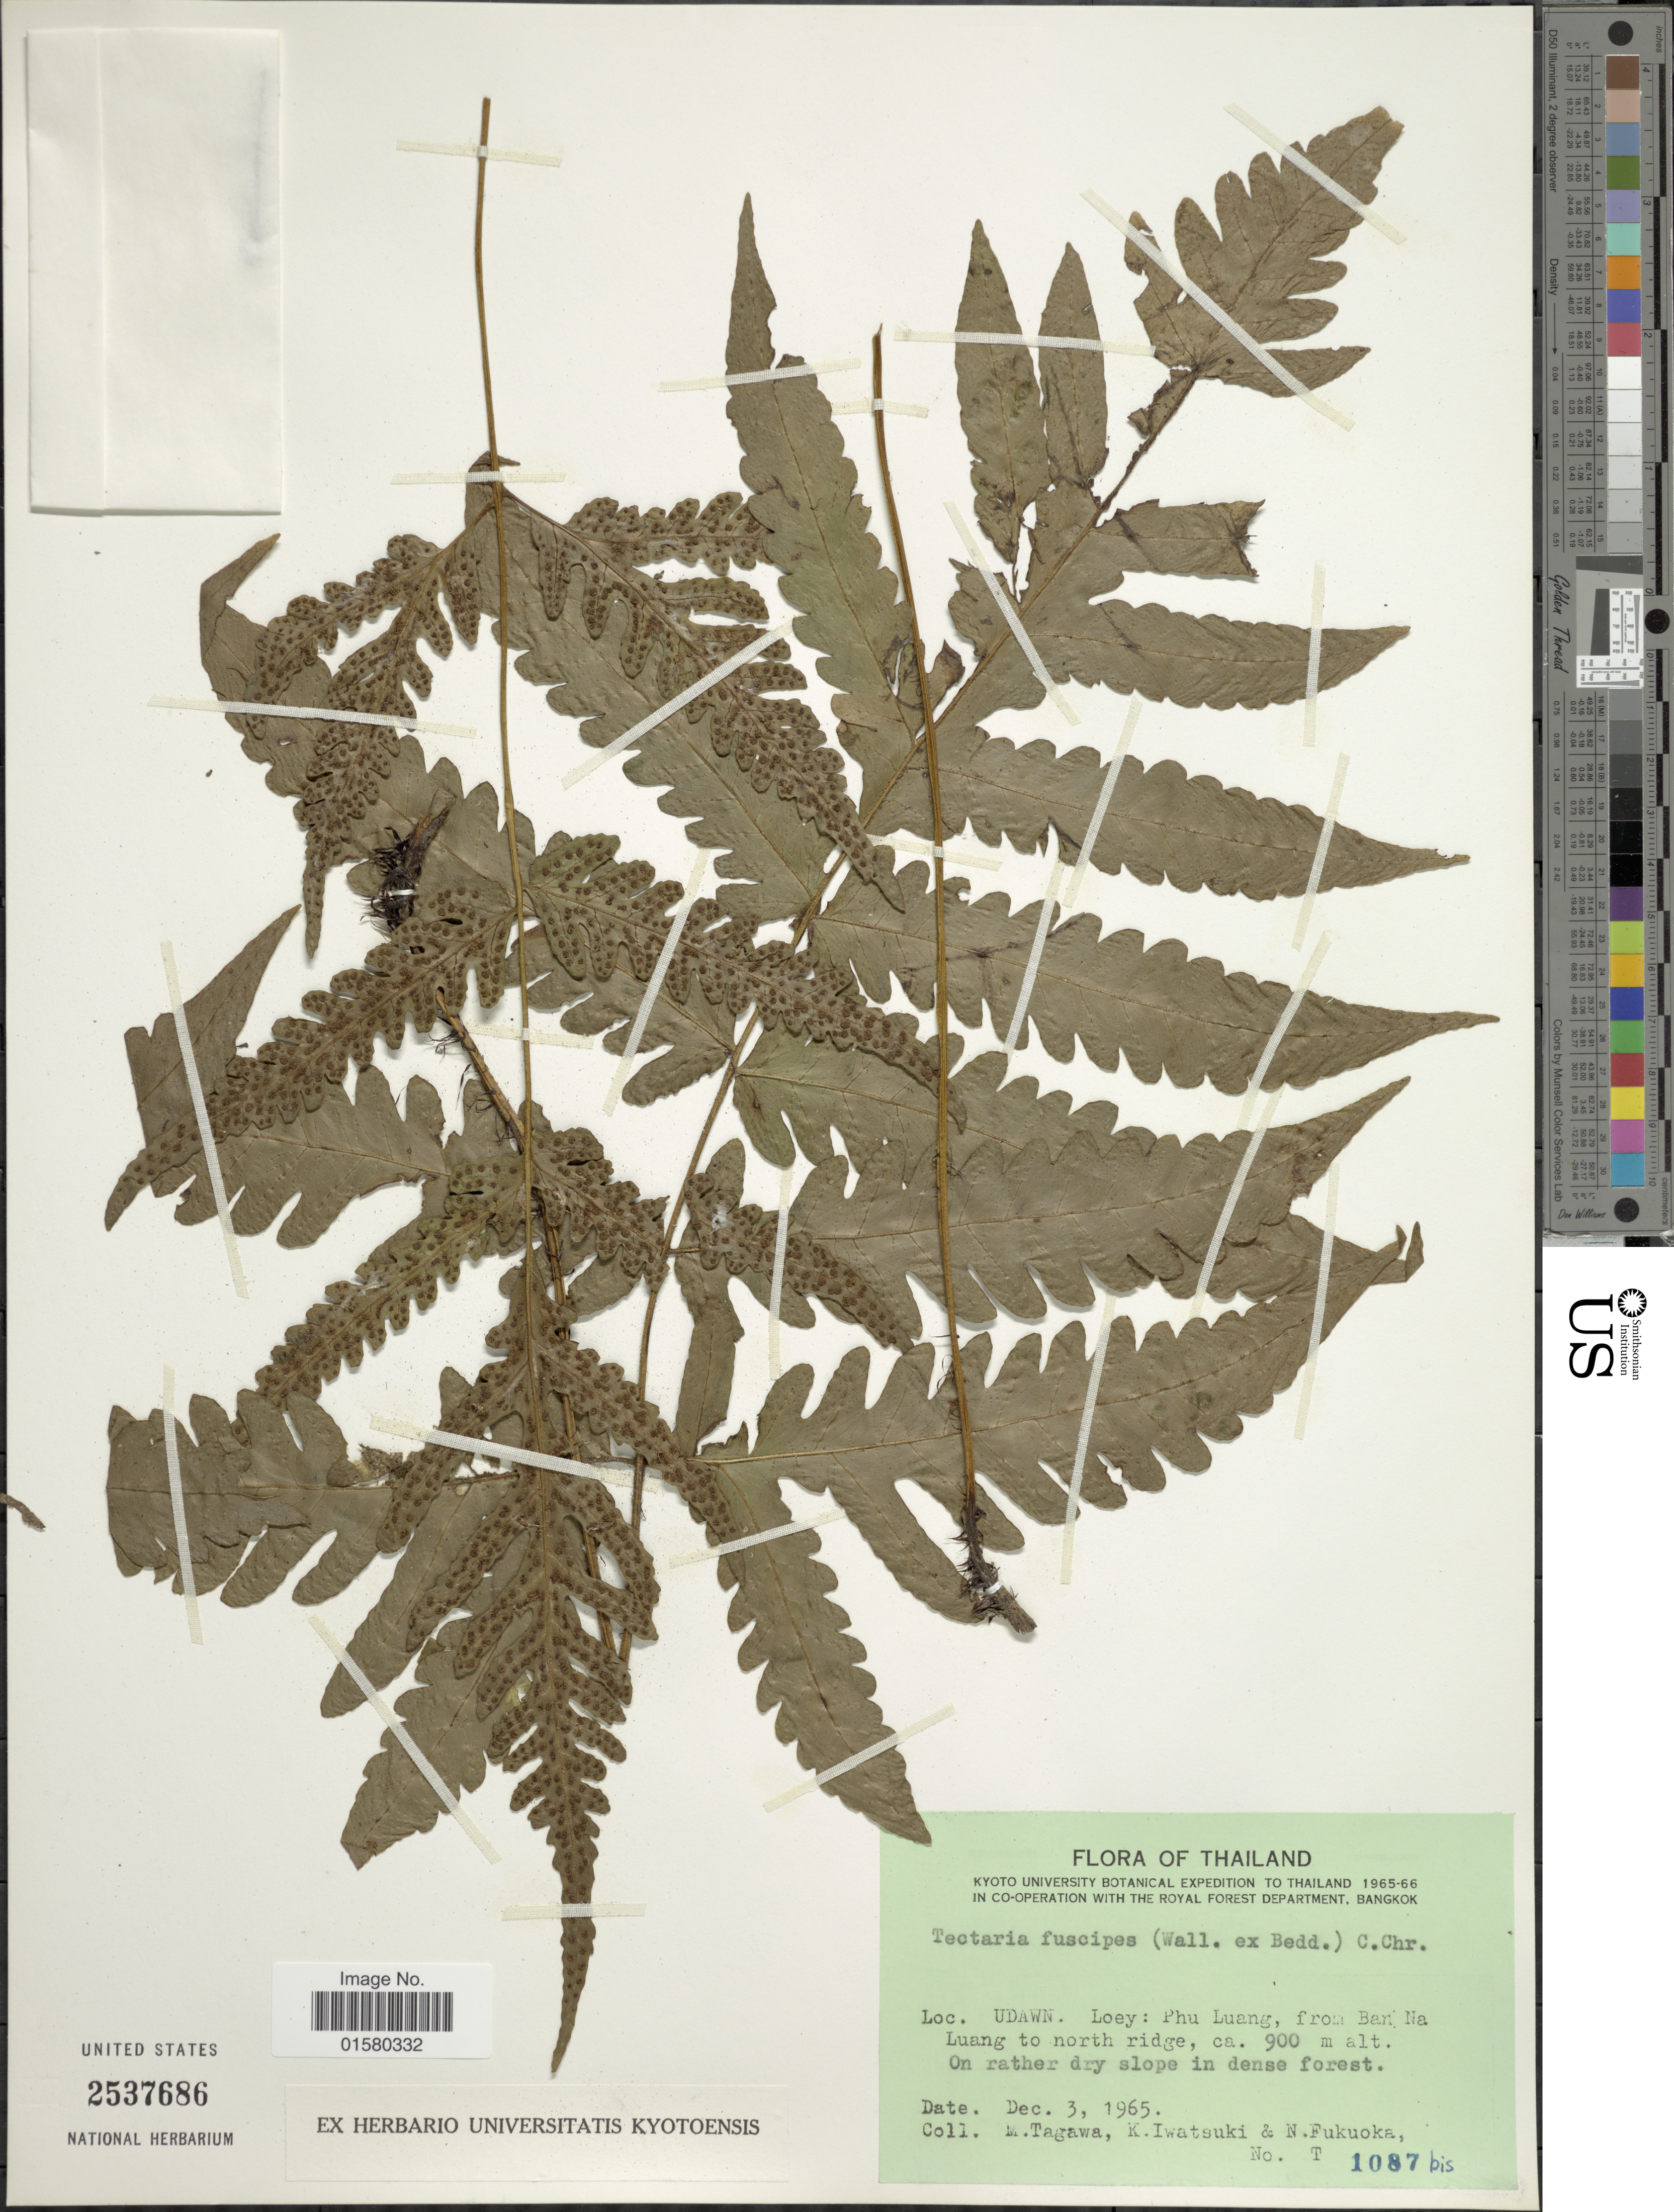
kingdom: Plantae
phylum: Tracheophyta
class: Polypodiopsida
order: Polypodiales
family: Tectariaceae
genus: Tectaria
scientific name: Tectaria paradoxa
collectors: M. Tagawa, K. Iwatsuki & N. Fukuoka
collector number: T1087bis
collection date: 1965-12-03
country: Thailand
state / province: Loei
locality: Udawn, Loey: Phu Luang, from Ban Na Luang to north ridge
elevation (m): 900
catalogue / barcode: US 2537686